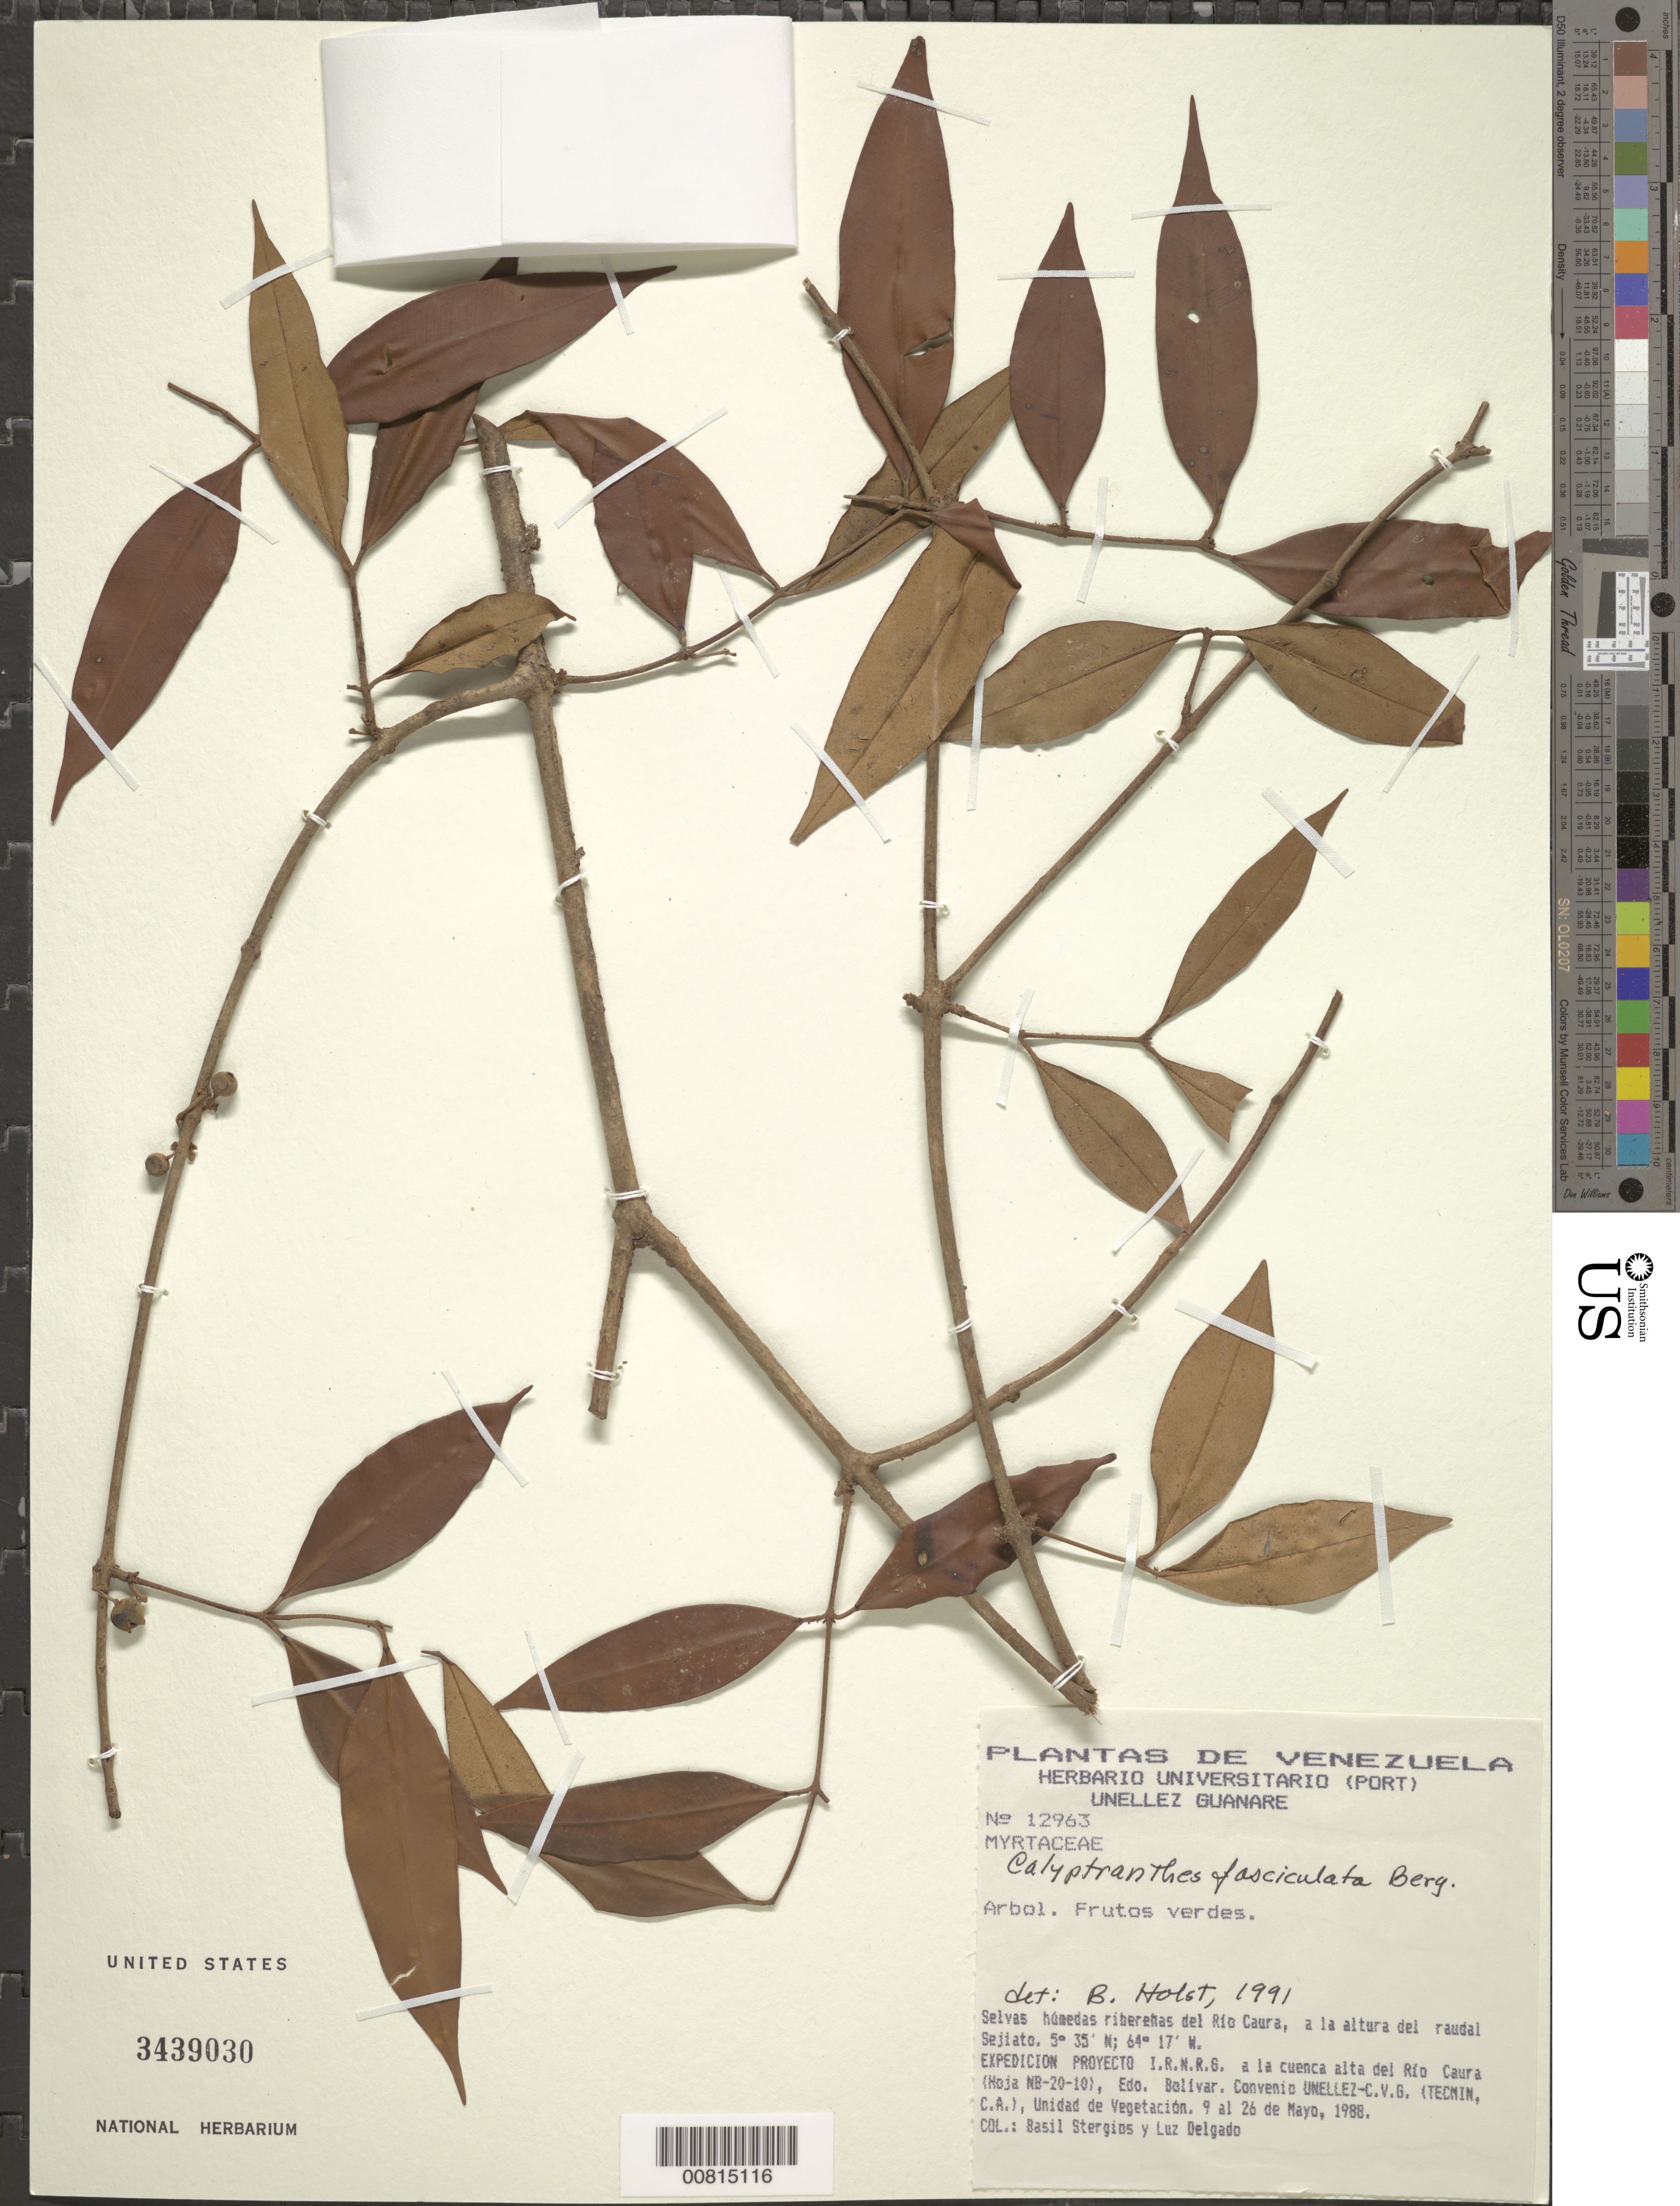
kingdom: Plantae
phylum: Tracheophyta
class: Magnoliopsida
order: Myrtales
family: Myrtaceae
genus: Myrcia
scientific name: Myrcia fasciculata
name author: (O. Berg) K. Campbell & K. Samra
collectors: B. G. Stergios & L. Delgado V.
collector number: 12963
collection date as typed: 9-May-88 to 26-May-88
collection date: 1988-05-09/1988-05-26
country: Venezuela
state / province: Bolívar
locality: Río Caura, raudal Sejiato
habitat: Selvas húmedas ribereñas del río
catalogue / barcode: US 3439030